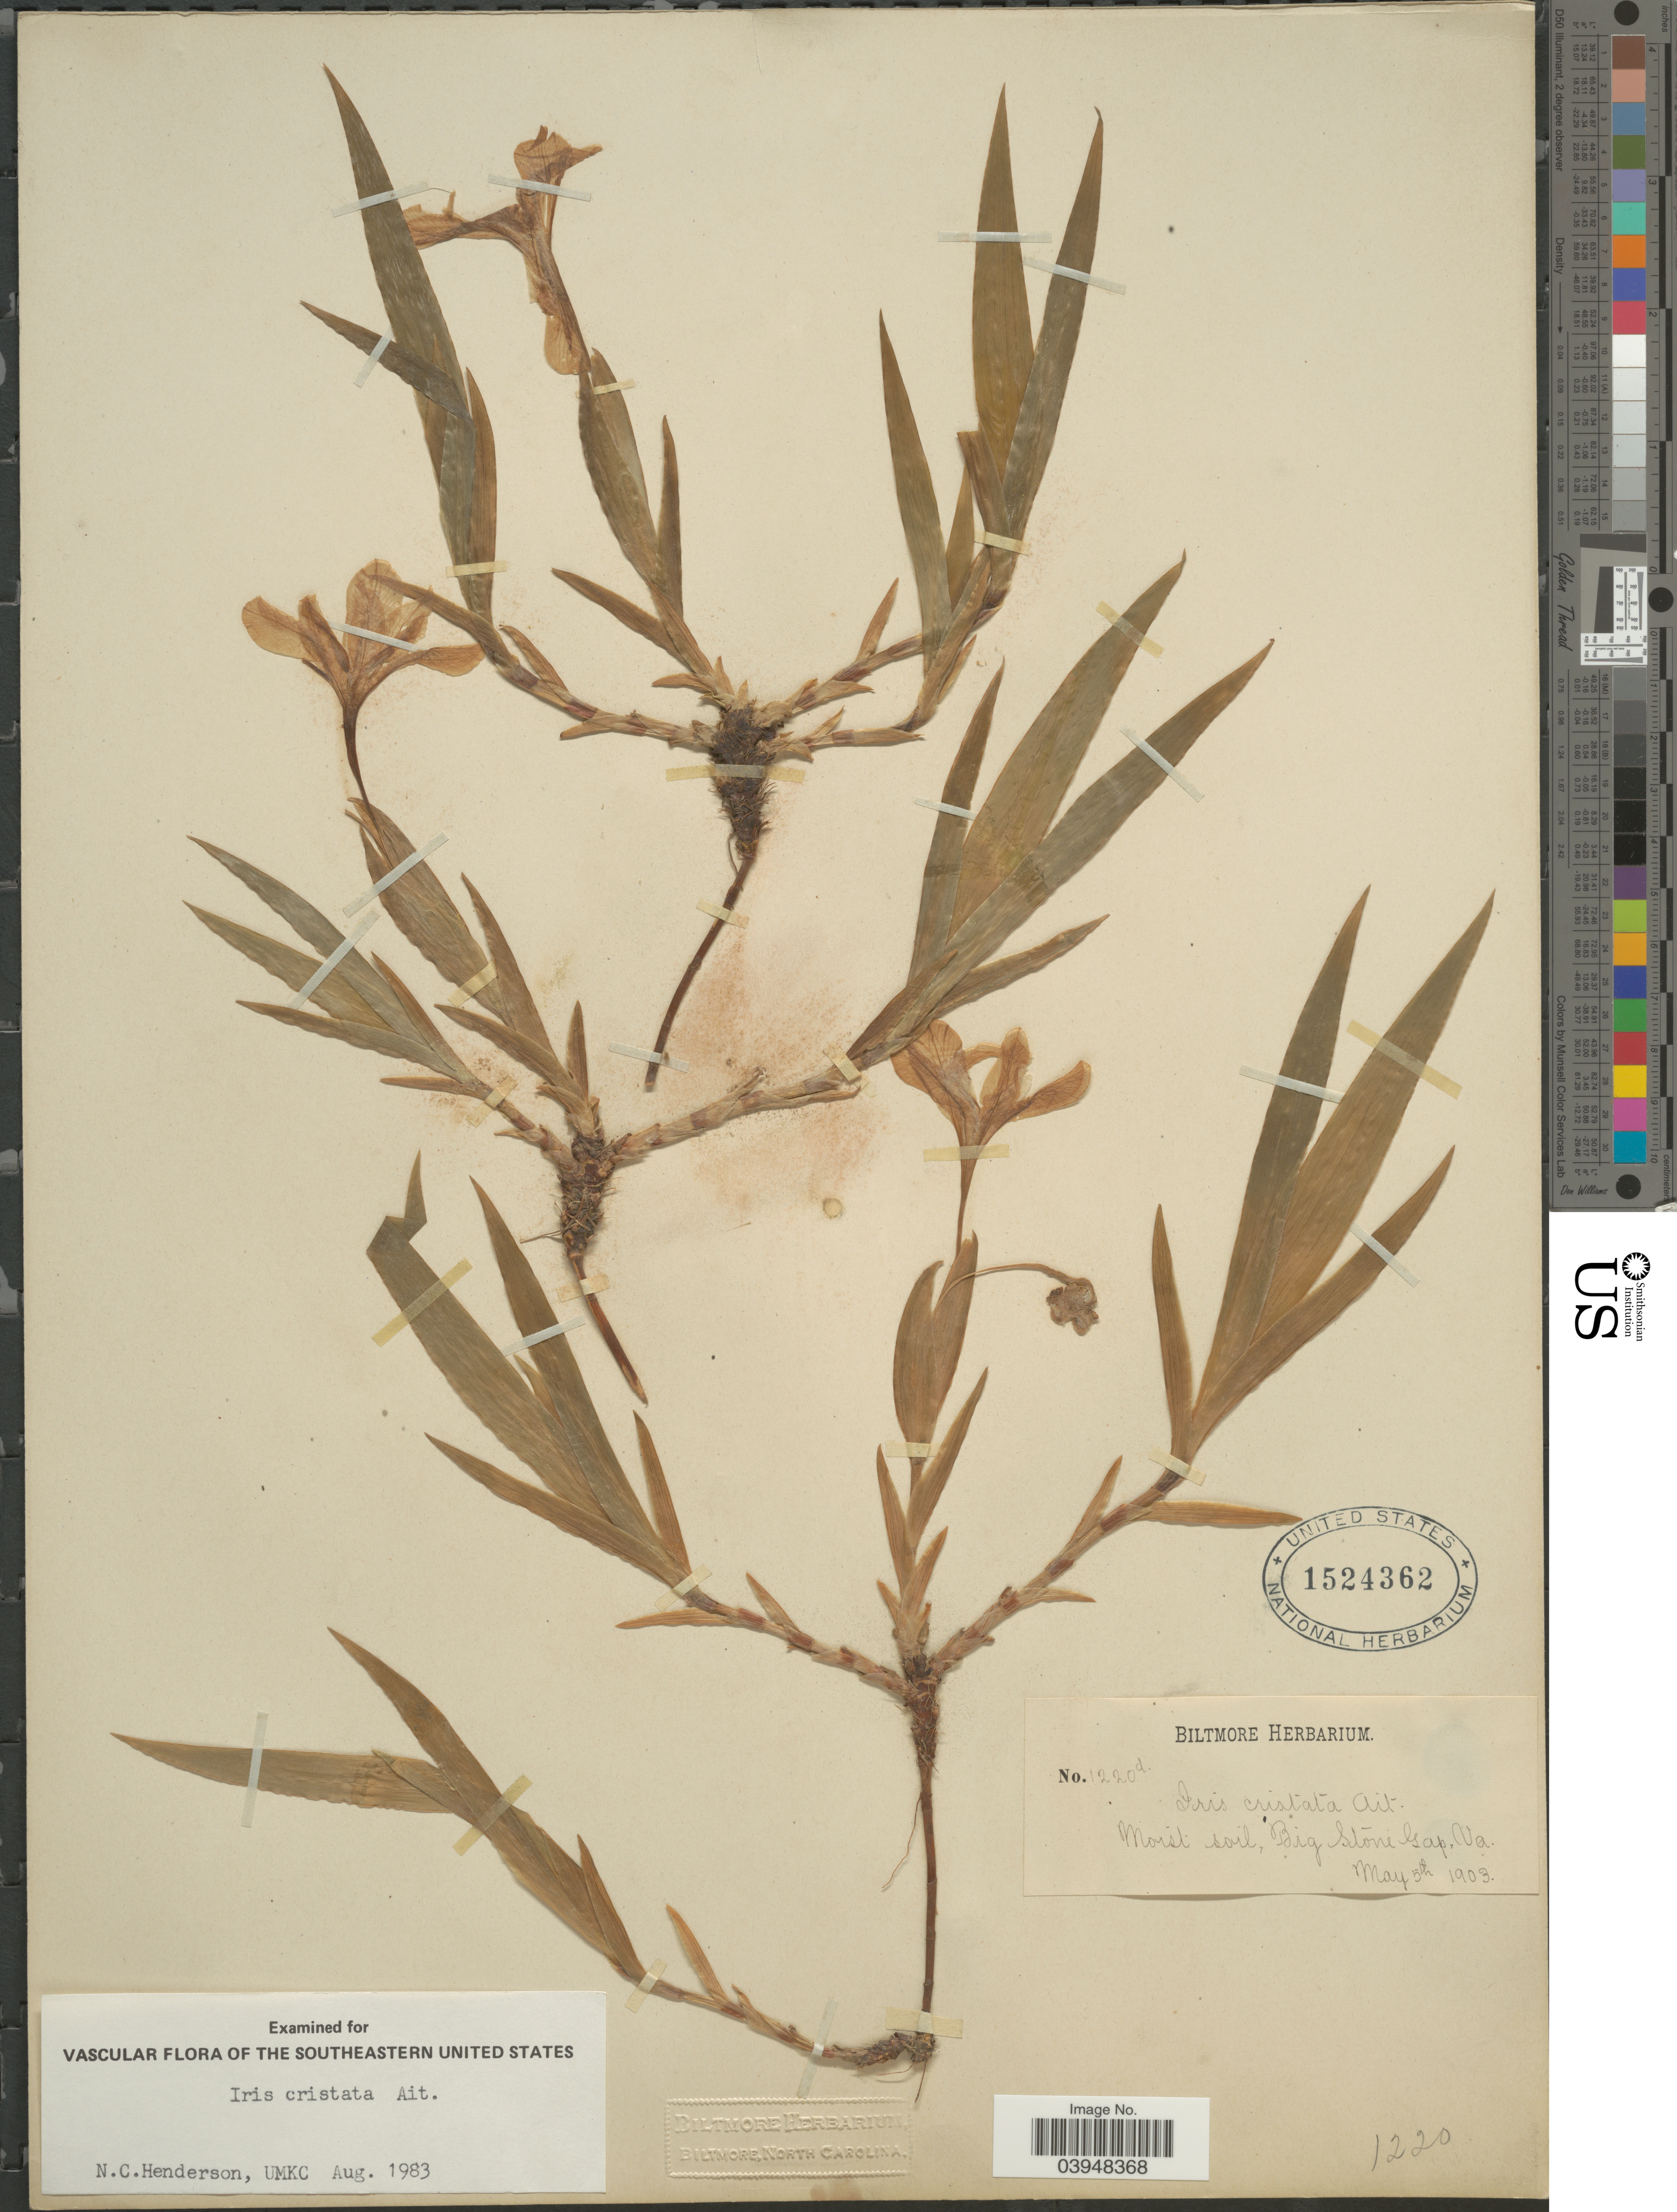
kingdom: Plantae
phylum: Tracheophyta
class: Liliopsida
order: Asparagales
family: Iridaceae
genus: Iris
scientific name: Iris cristata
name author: Aiton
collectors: ex herb. Biltmore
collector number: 1220d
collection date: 1903-05-05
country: United States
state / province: Virginia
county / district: Wise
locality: Big Stone Gap.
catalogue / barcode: US 1524362